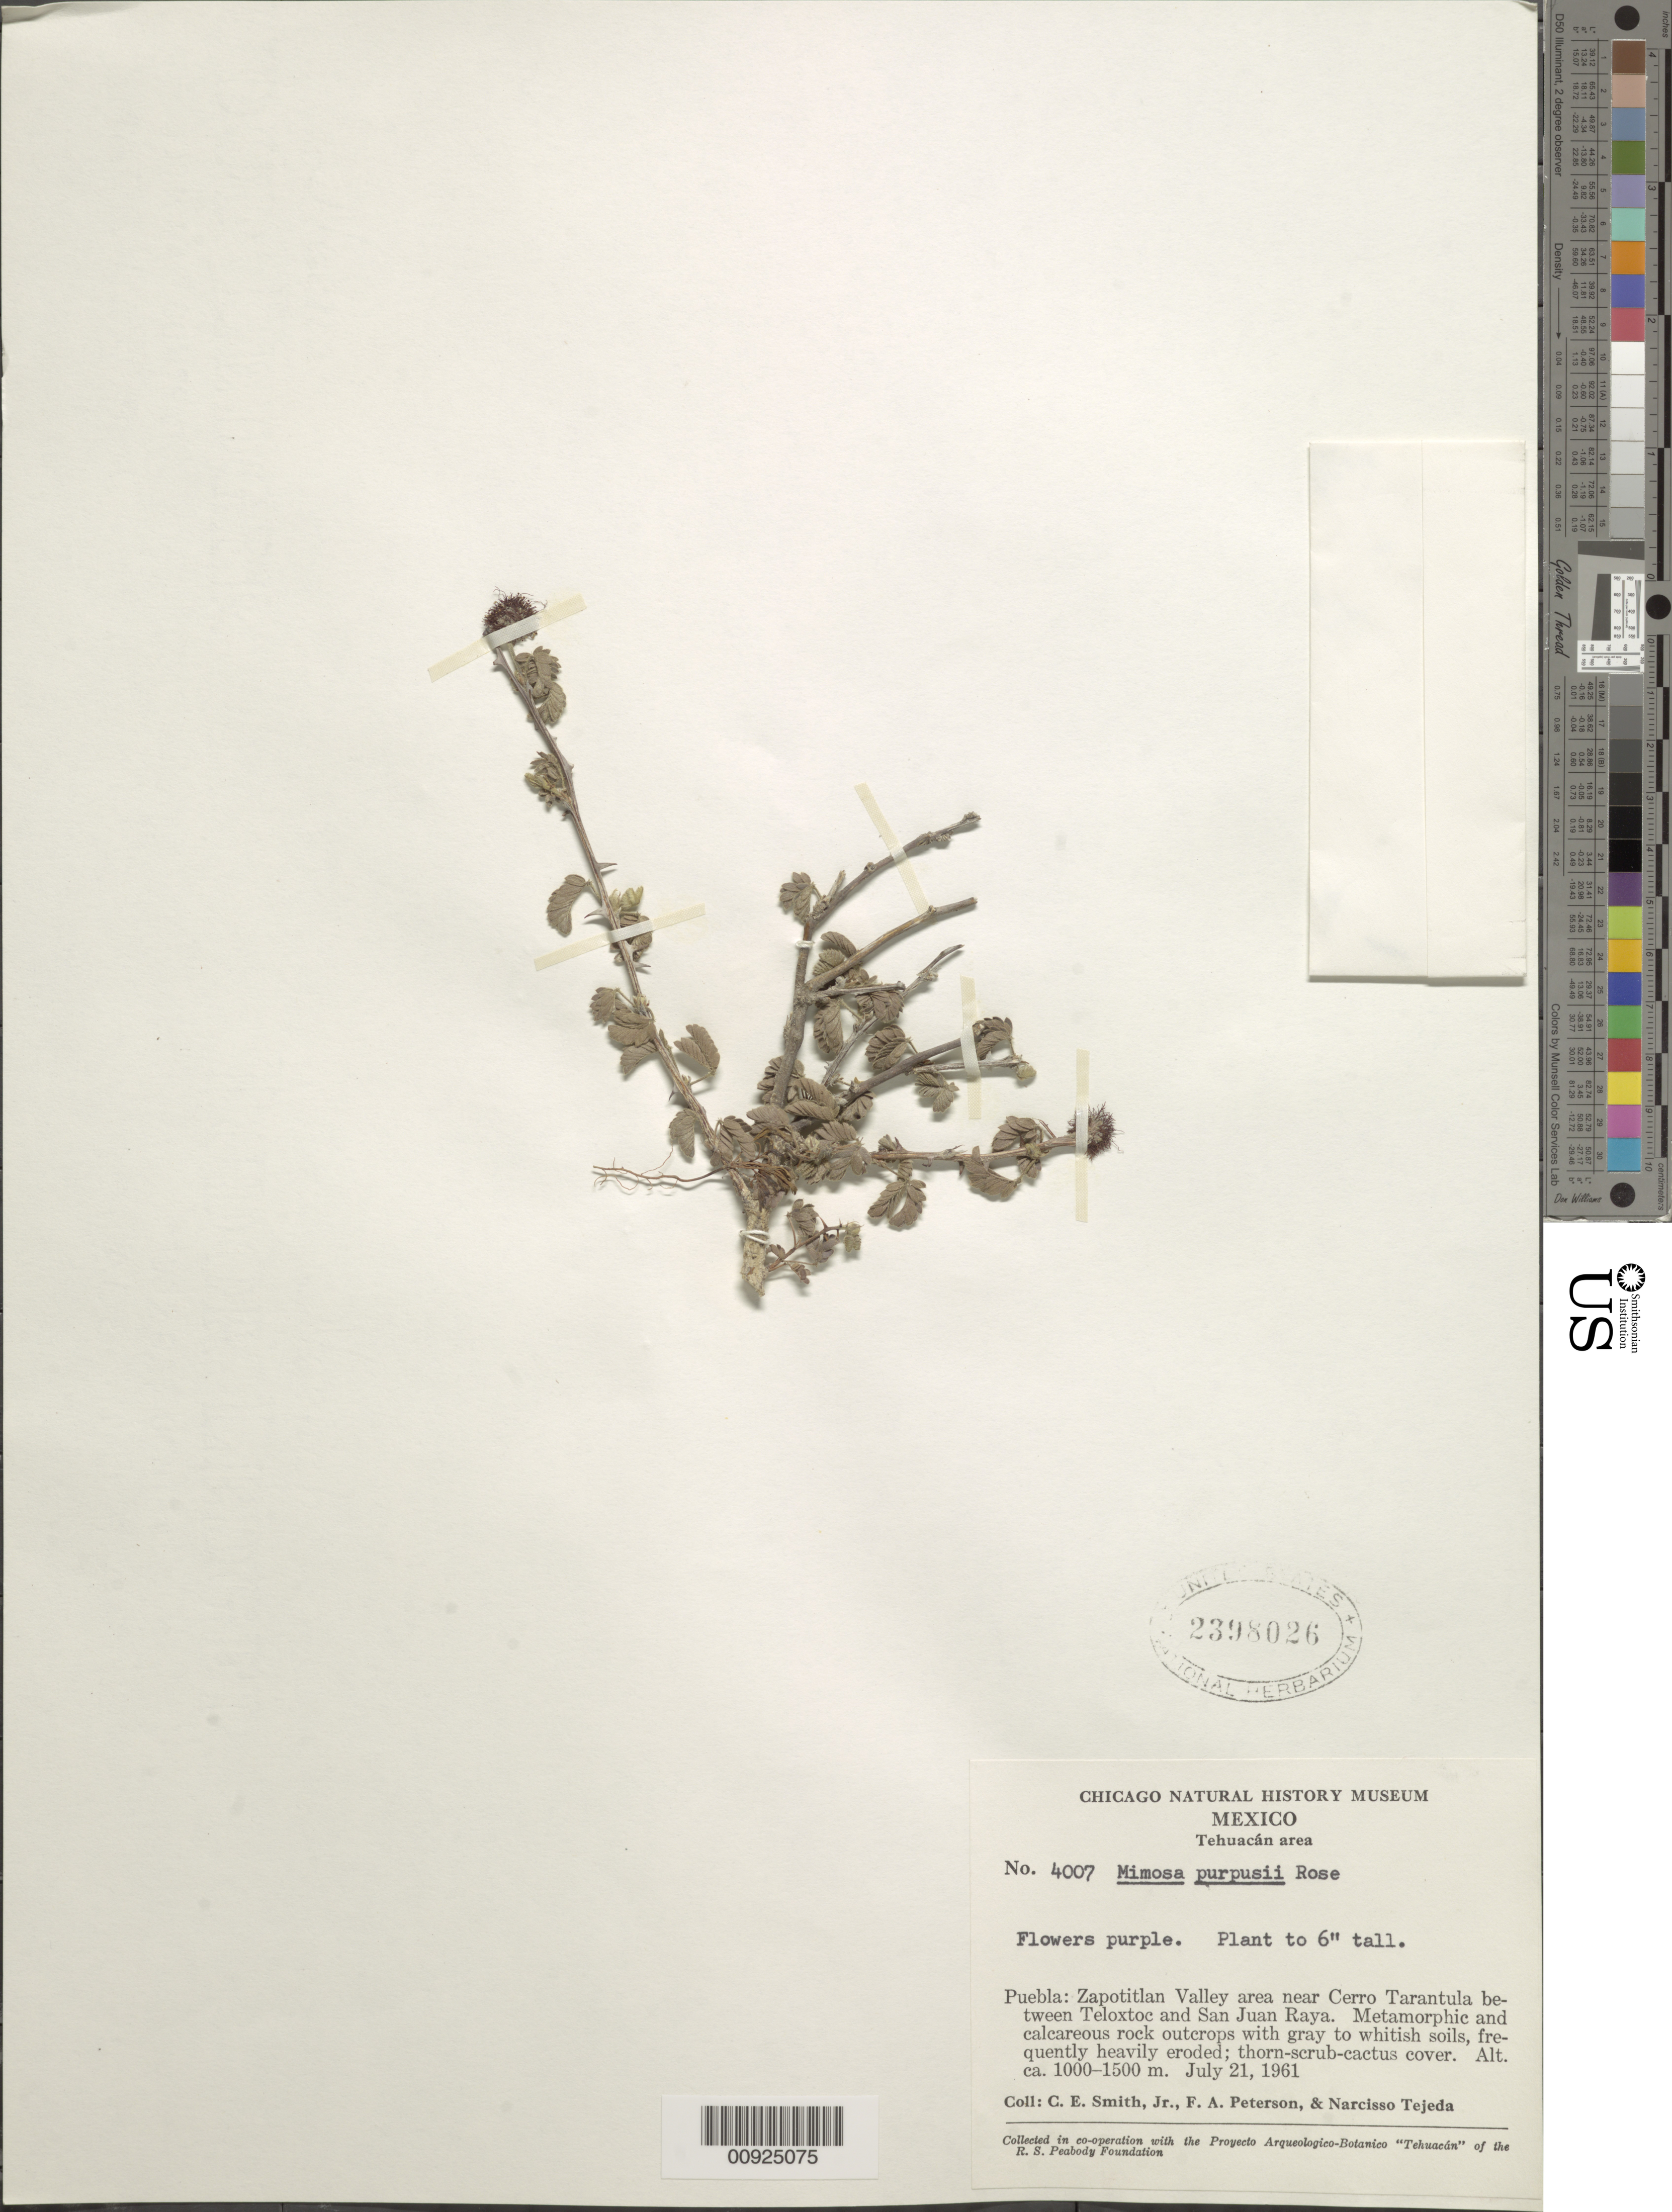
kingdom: Plantae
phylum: Tracheophyta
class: Magnoliopsida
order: Fabales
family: Fabaceae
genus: Mimosa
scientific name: Mimosa purpusii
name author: Brandegee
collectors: C. E. Smith Jr., F. A. Peterson & N. Tejeda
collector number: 4007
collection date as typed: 21 Jul 1961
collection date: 1961-07-21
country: Mexico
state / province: Puebla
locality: Puebla: Zapotitlan Valley area near Cerro Tarantula between Teloxtoc and San Juan Raya.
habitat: Metamorphic and calcareous rock outcrops with gray to whitish soils, frequently heavily eroded; thorn-scrub-cactus cover.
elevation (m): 1500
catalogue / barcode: US 2398026